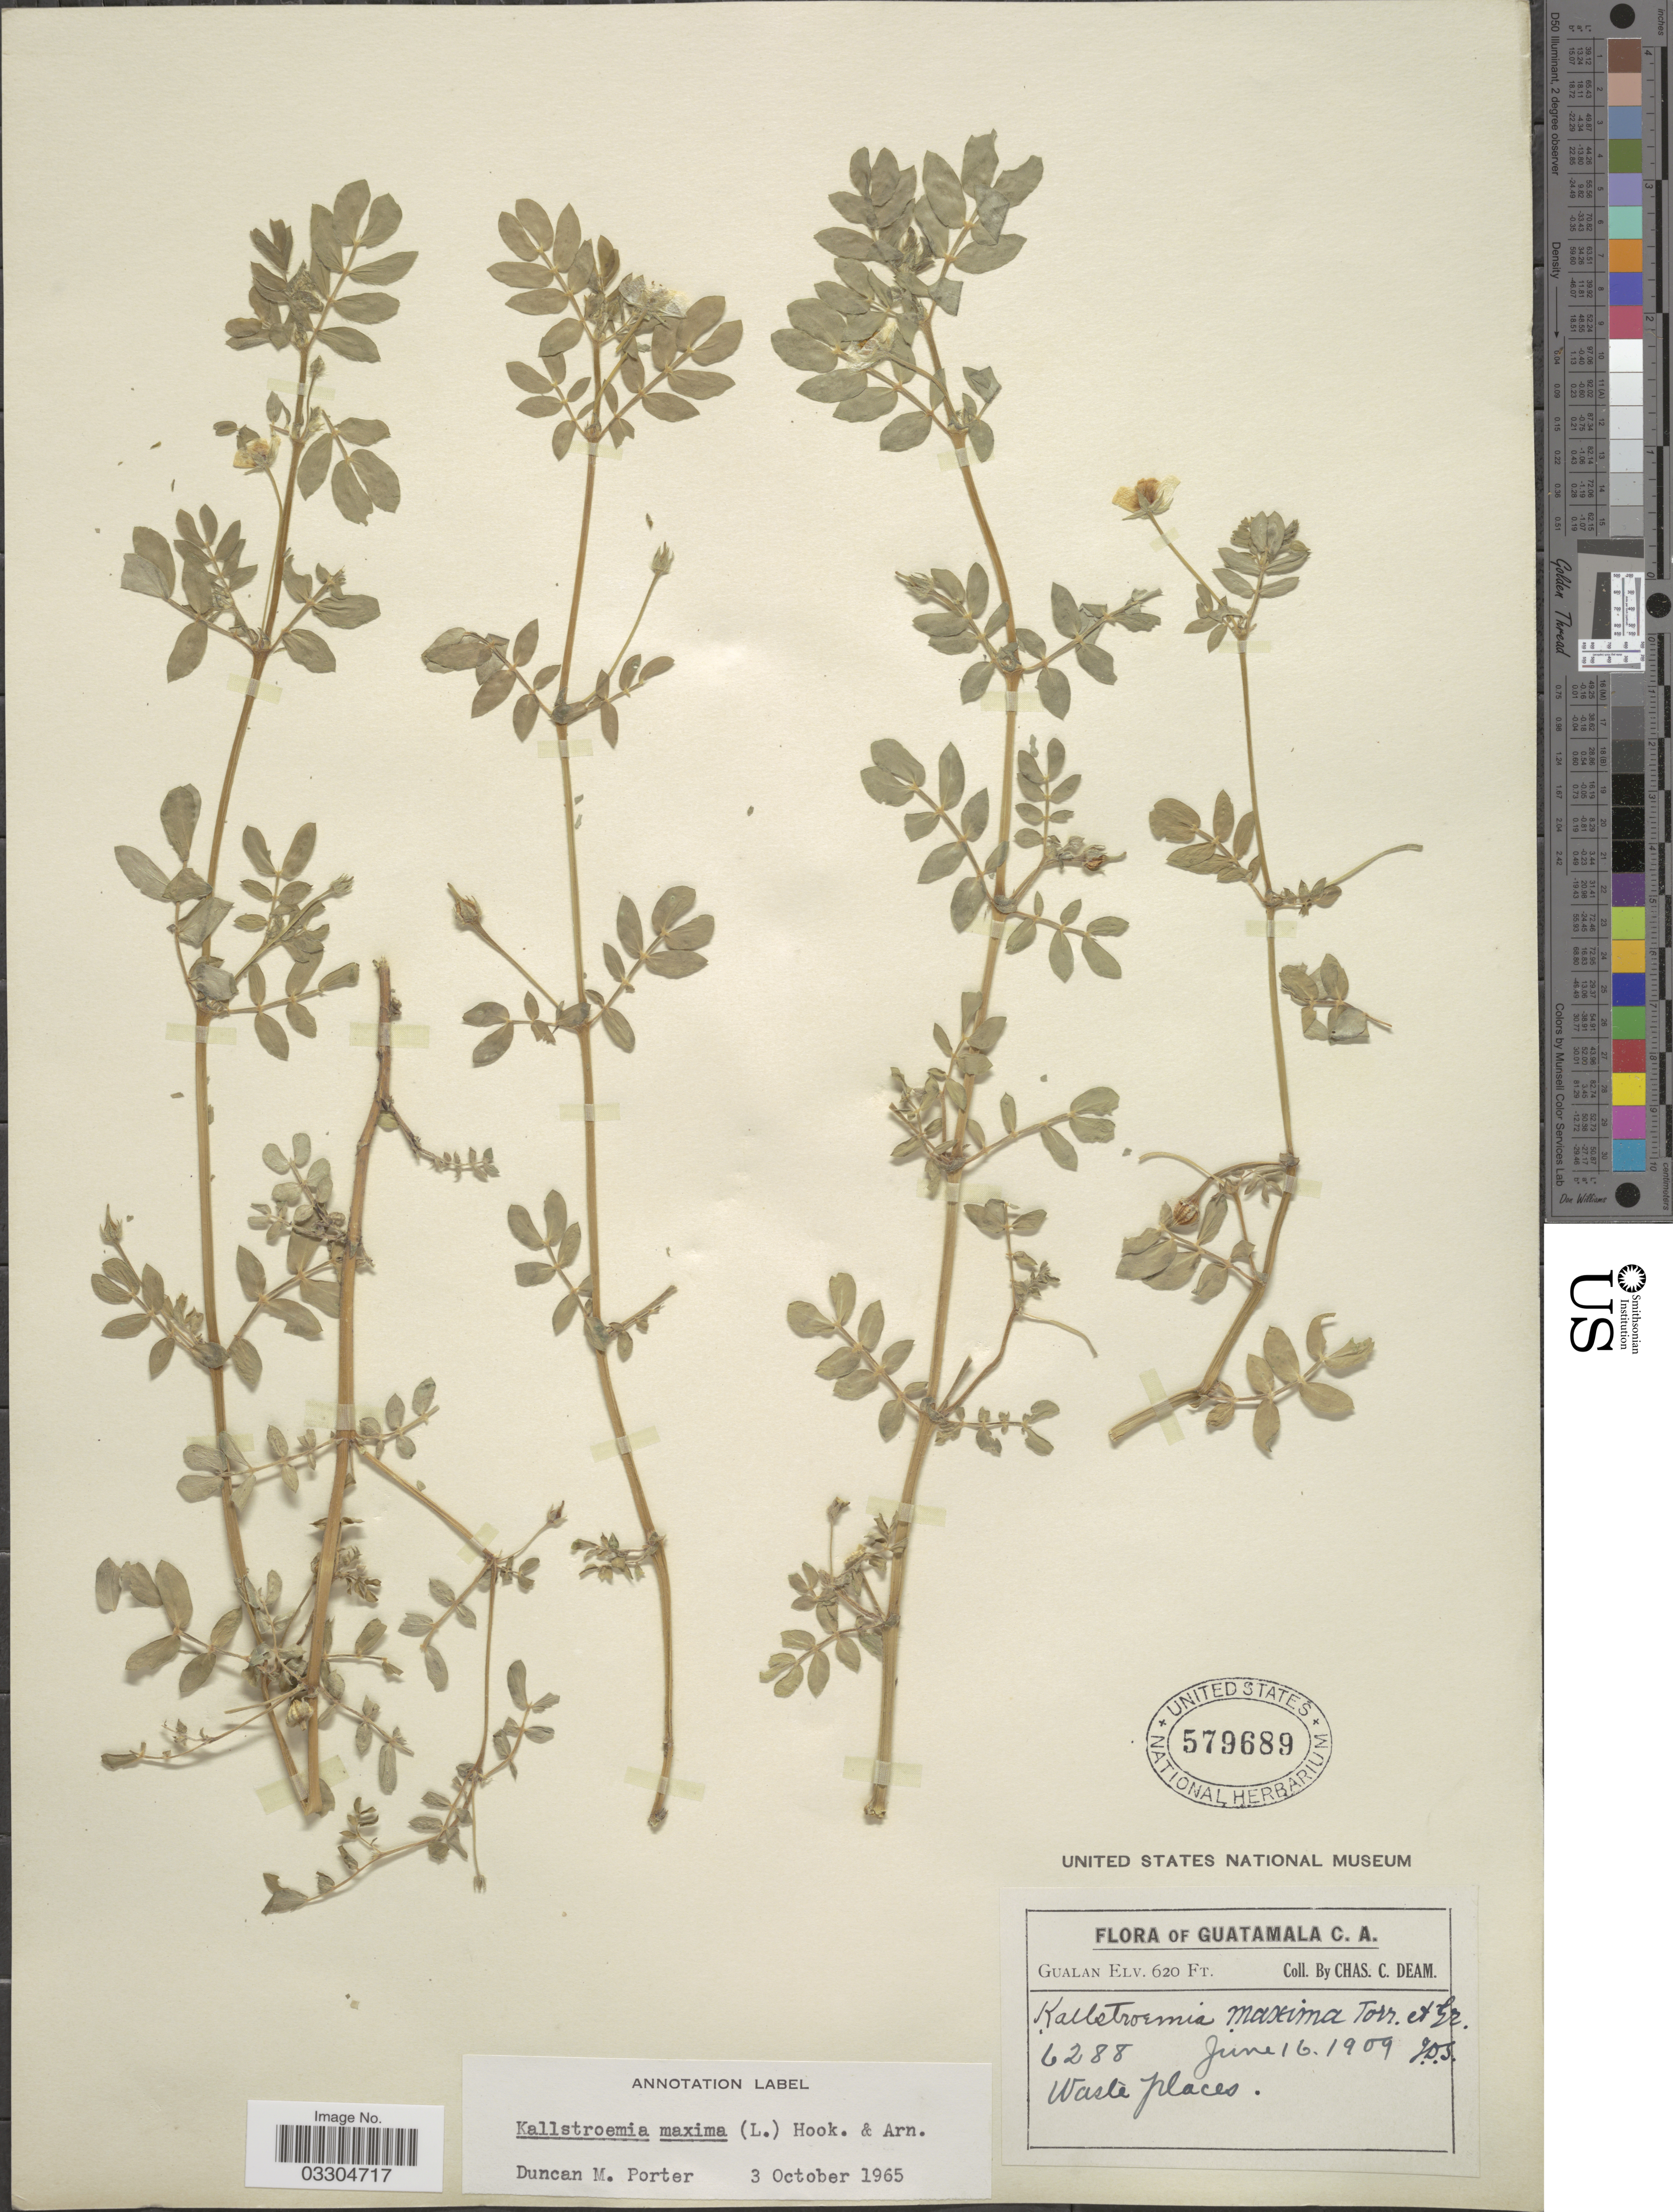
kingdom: Plantae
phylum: Tracheophyta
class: Magnoliopsida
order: Zygophyllales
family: Zygophyllaceae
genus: Kallstroemia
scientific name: Kallstroemia maxima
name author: (L.) Hook. & Arn.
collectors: C. C. Deam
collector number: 6288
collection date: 1909-06-16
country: Guatemala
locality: Gualan.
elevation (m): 189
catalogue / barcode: US 579689